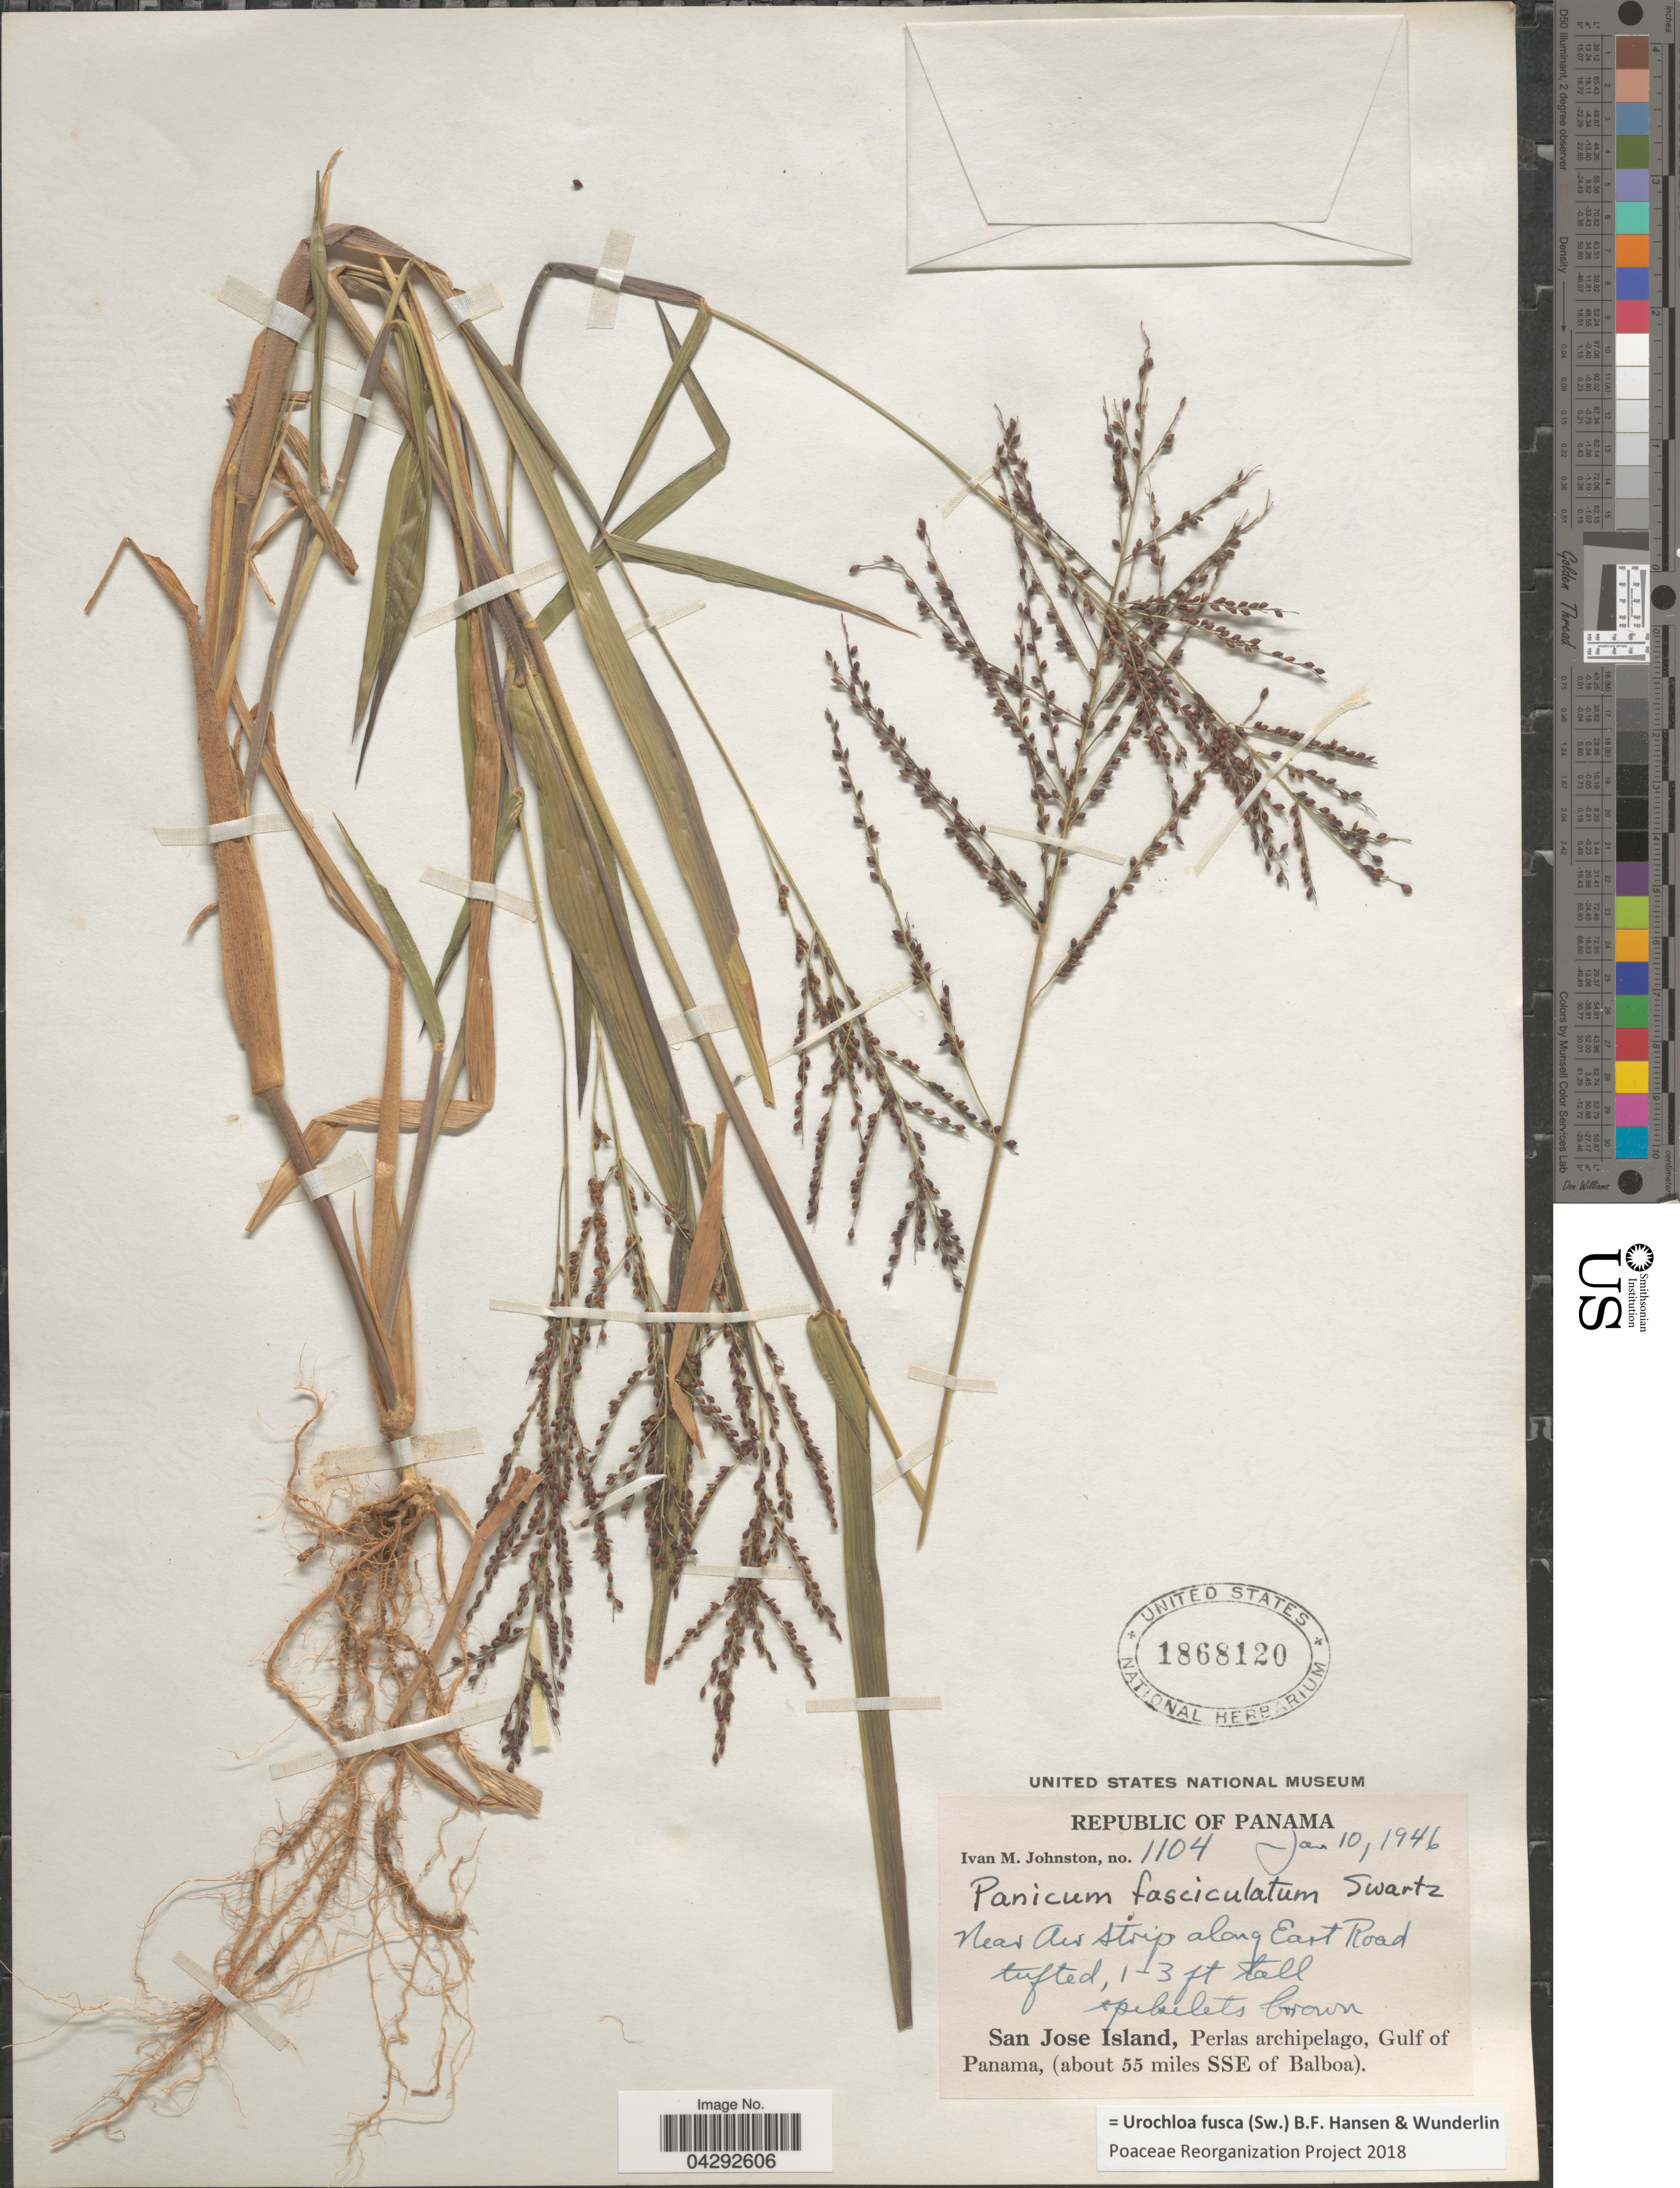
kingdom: Plantae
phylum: Tracheophyta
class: Liliopsida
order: Poales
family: Poaceae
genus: Urochloa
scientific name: Urochloa fusca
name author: (Sw.) B.F. Hansen & Wunderlin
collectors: I.M. Johnston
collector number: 1104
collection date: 1946-01-10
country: Panama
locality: Republic of Panama. Near Air Strip along East Road. San Jose Island, Perlas archipelago, Gulf of Panama, (about 55 miles SSE of Balboa).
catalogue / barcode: US 1868120